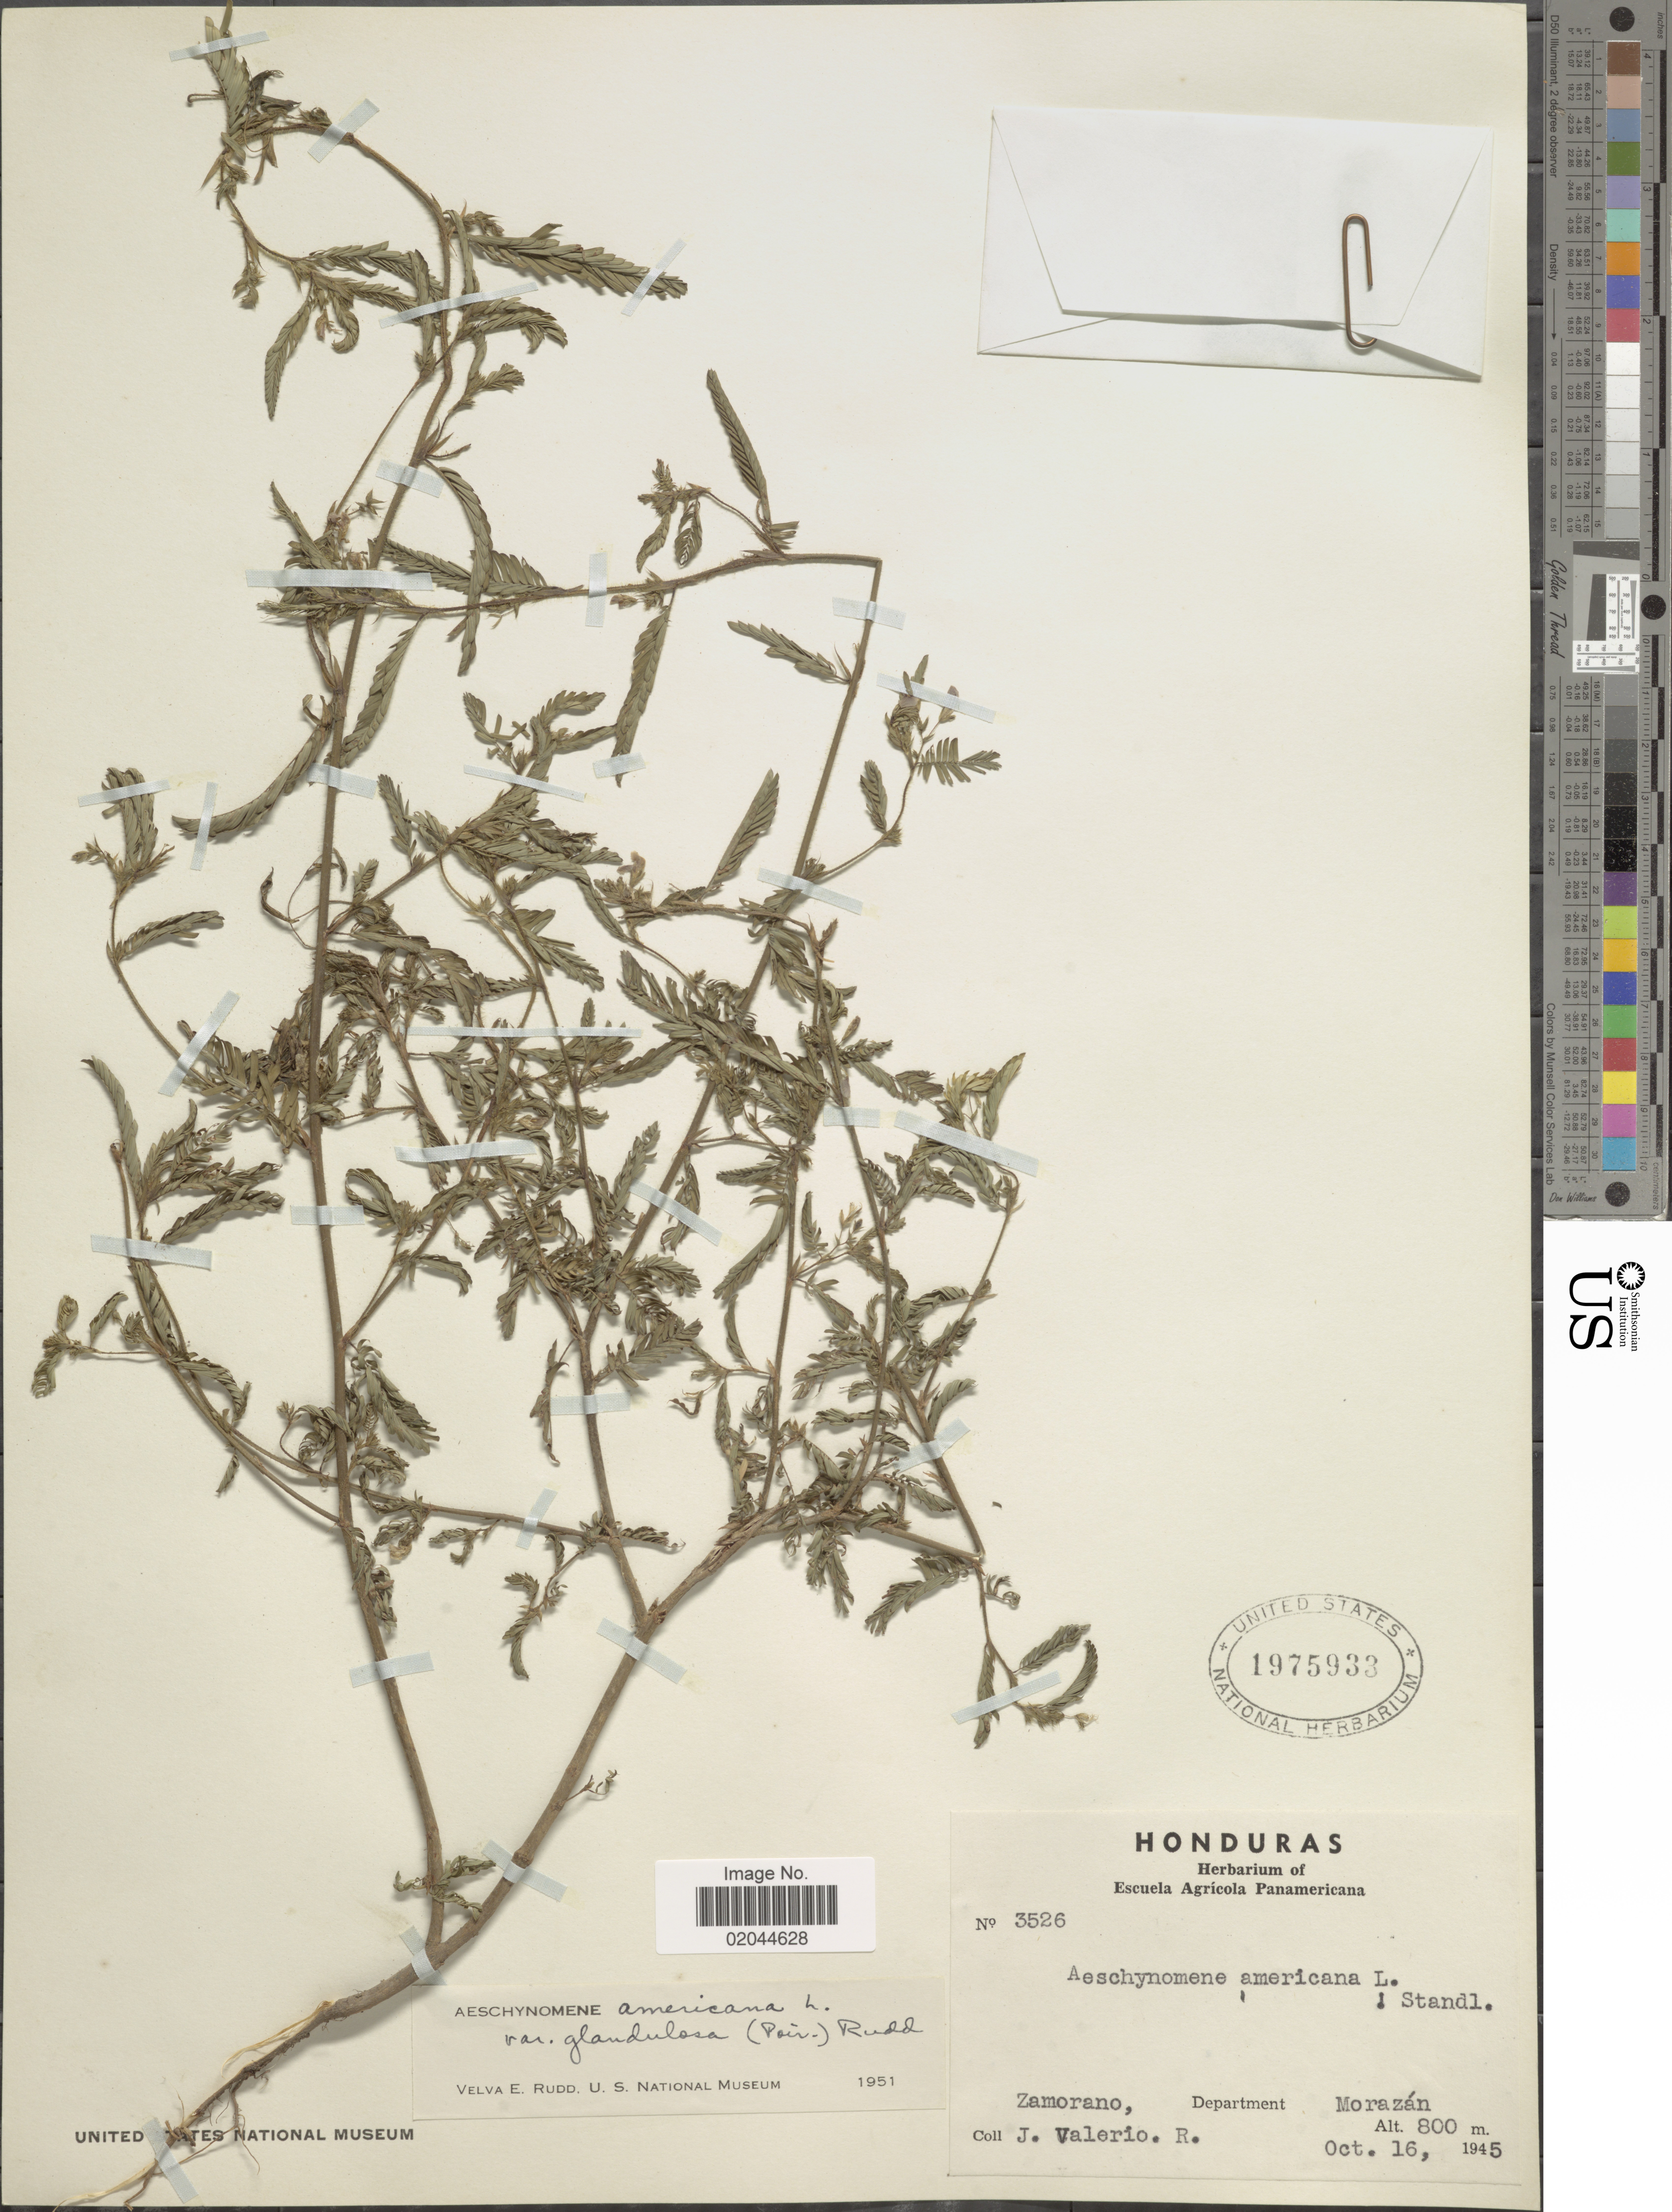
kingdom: Plantae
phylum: Tracheophyta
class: Magnoliopsida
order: Fabales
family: Fabaceae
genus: Aeschynomene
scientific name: Aeschynomene americana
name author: L.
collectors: J. Valerio R.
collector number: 3526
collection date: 1945-10-16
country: Honduras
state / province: Fco. Morazán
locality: Zamorano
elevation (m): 800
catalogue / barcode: US 1975933